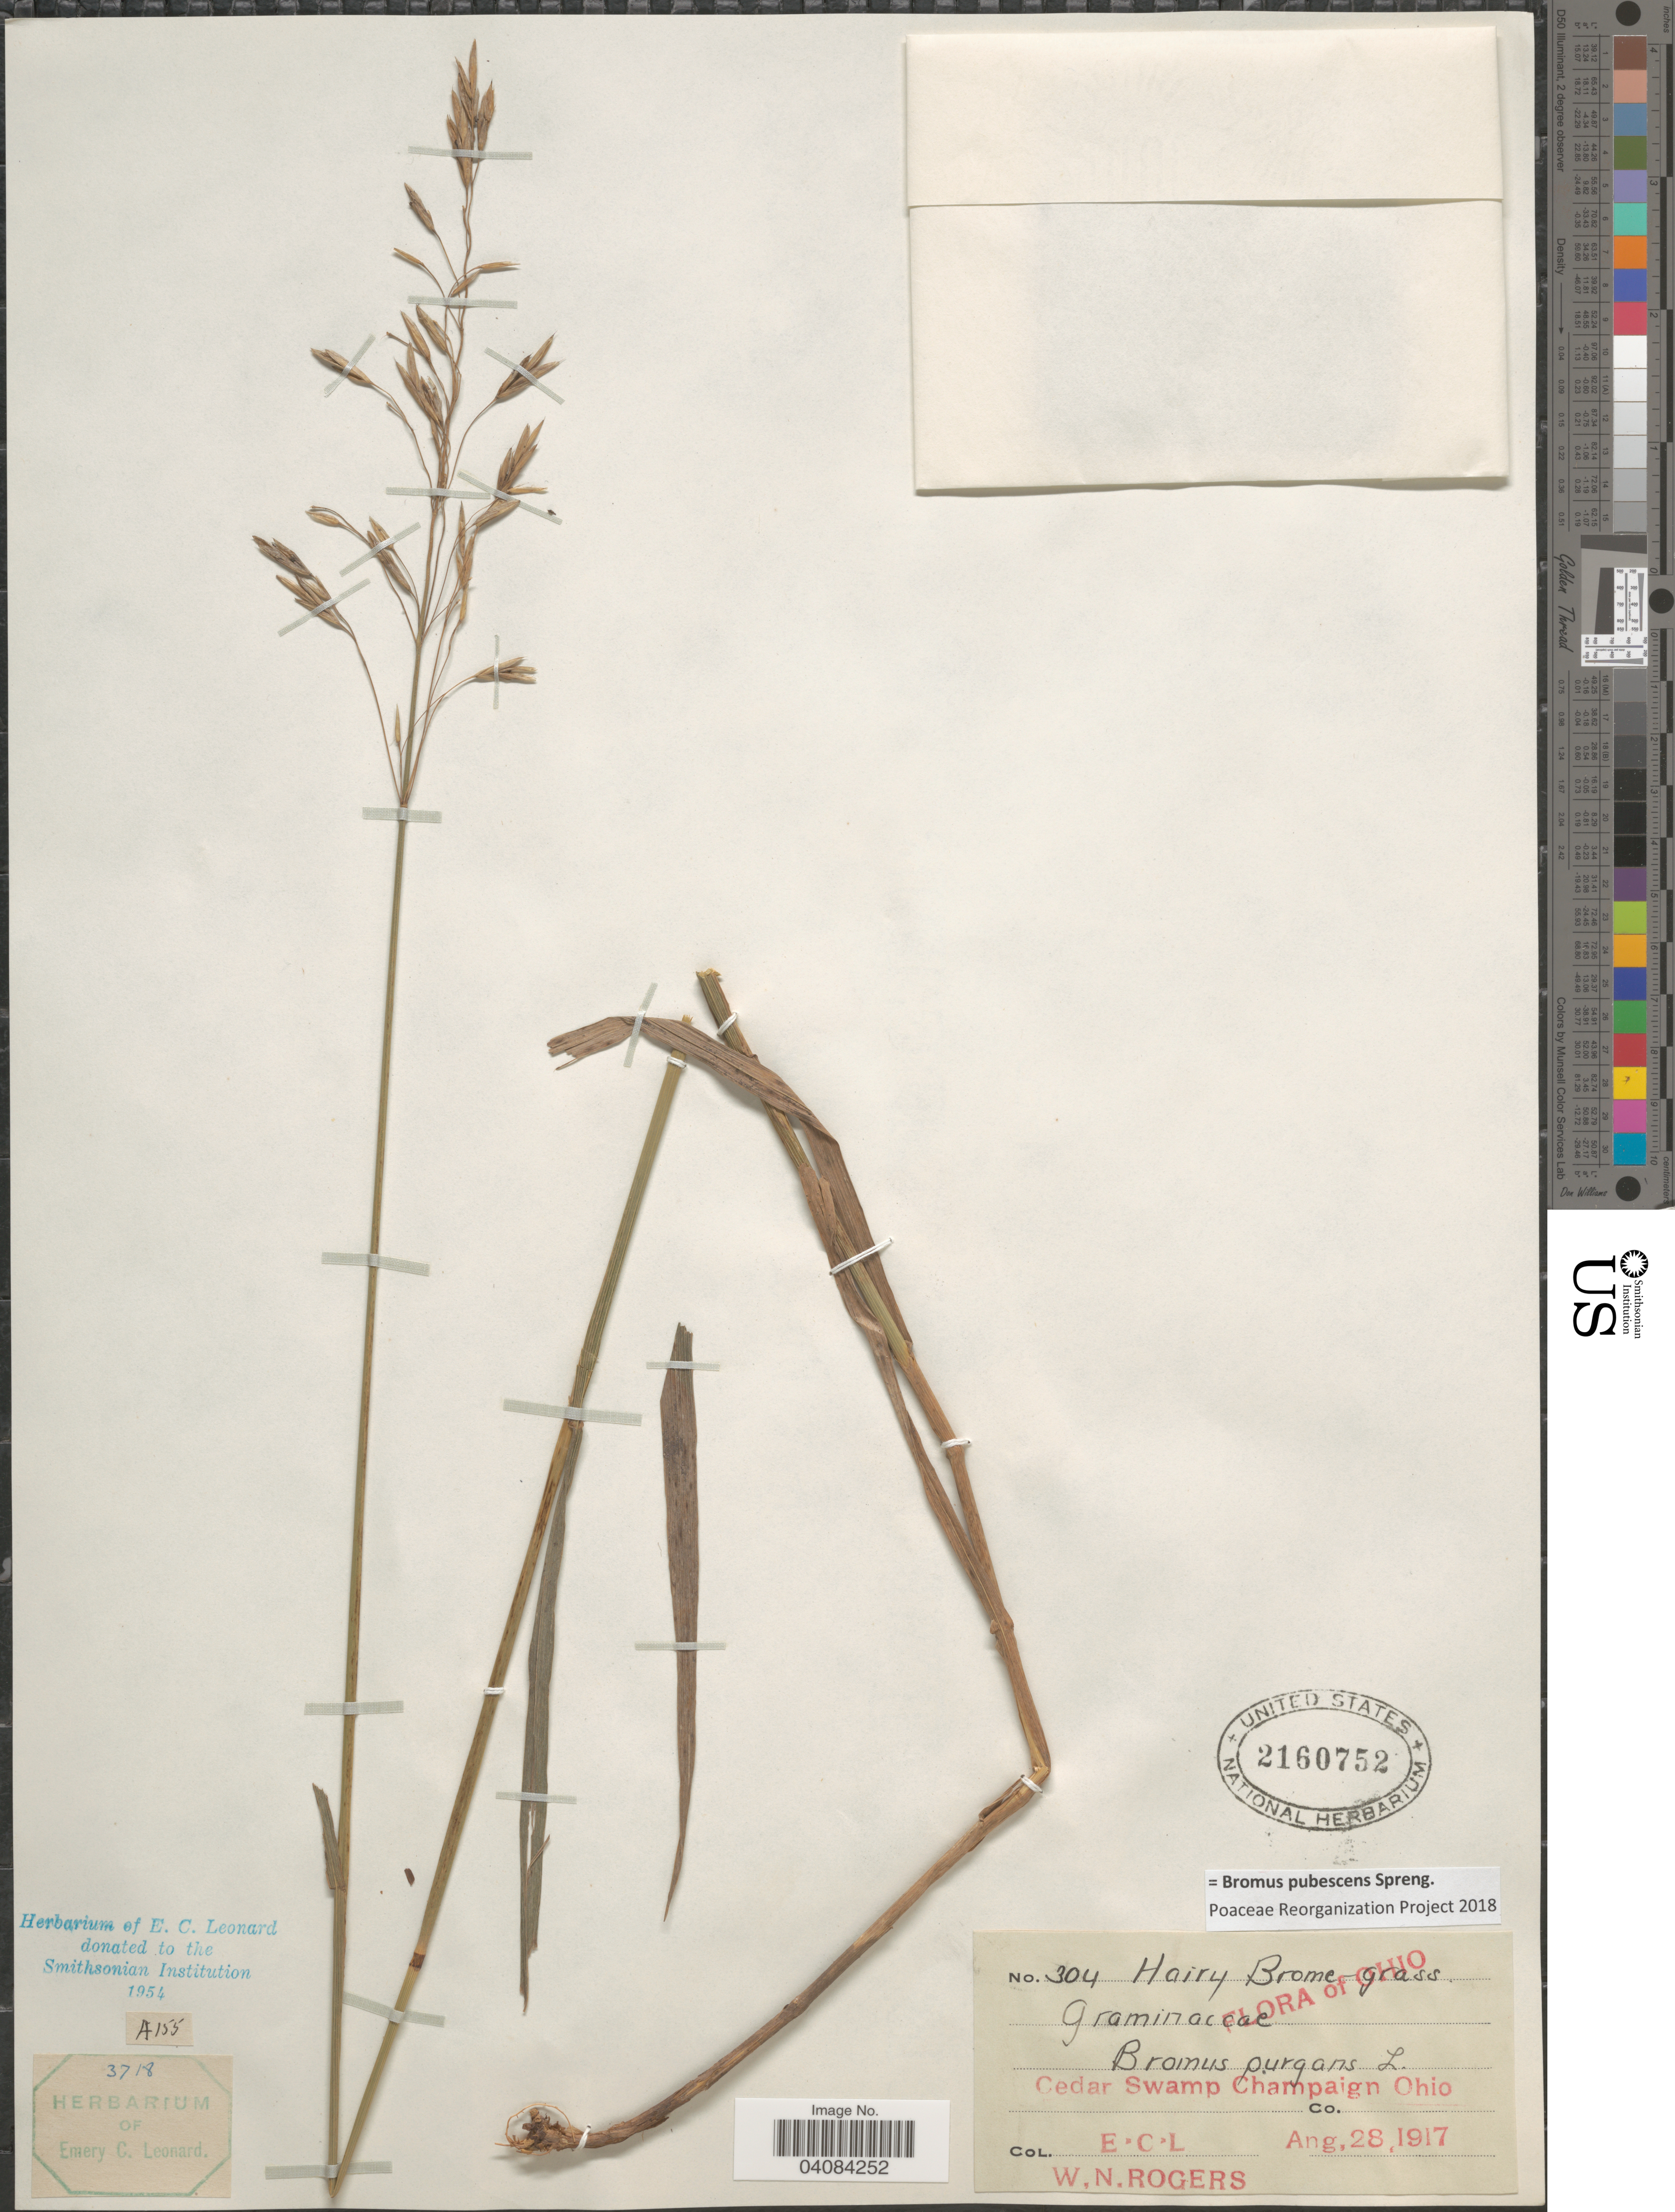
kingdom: Plantae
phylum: Tracheophyta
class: Liliopsida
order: Poales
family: Poaceae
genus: Bromus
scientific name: Bromus pubescens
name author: Muhl. ex Willd.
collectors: E. C. Leonard & W. Rogers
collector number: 304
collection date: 1917-08-28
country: United States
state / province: Ohio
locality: Cedar Swamp Champaign Co.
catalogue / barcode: US 2160752